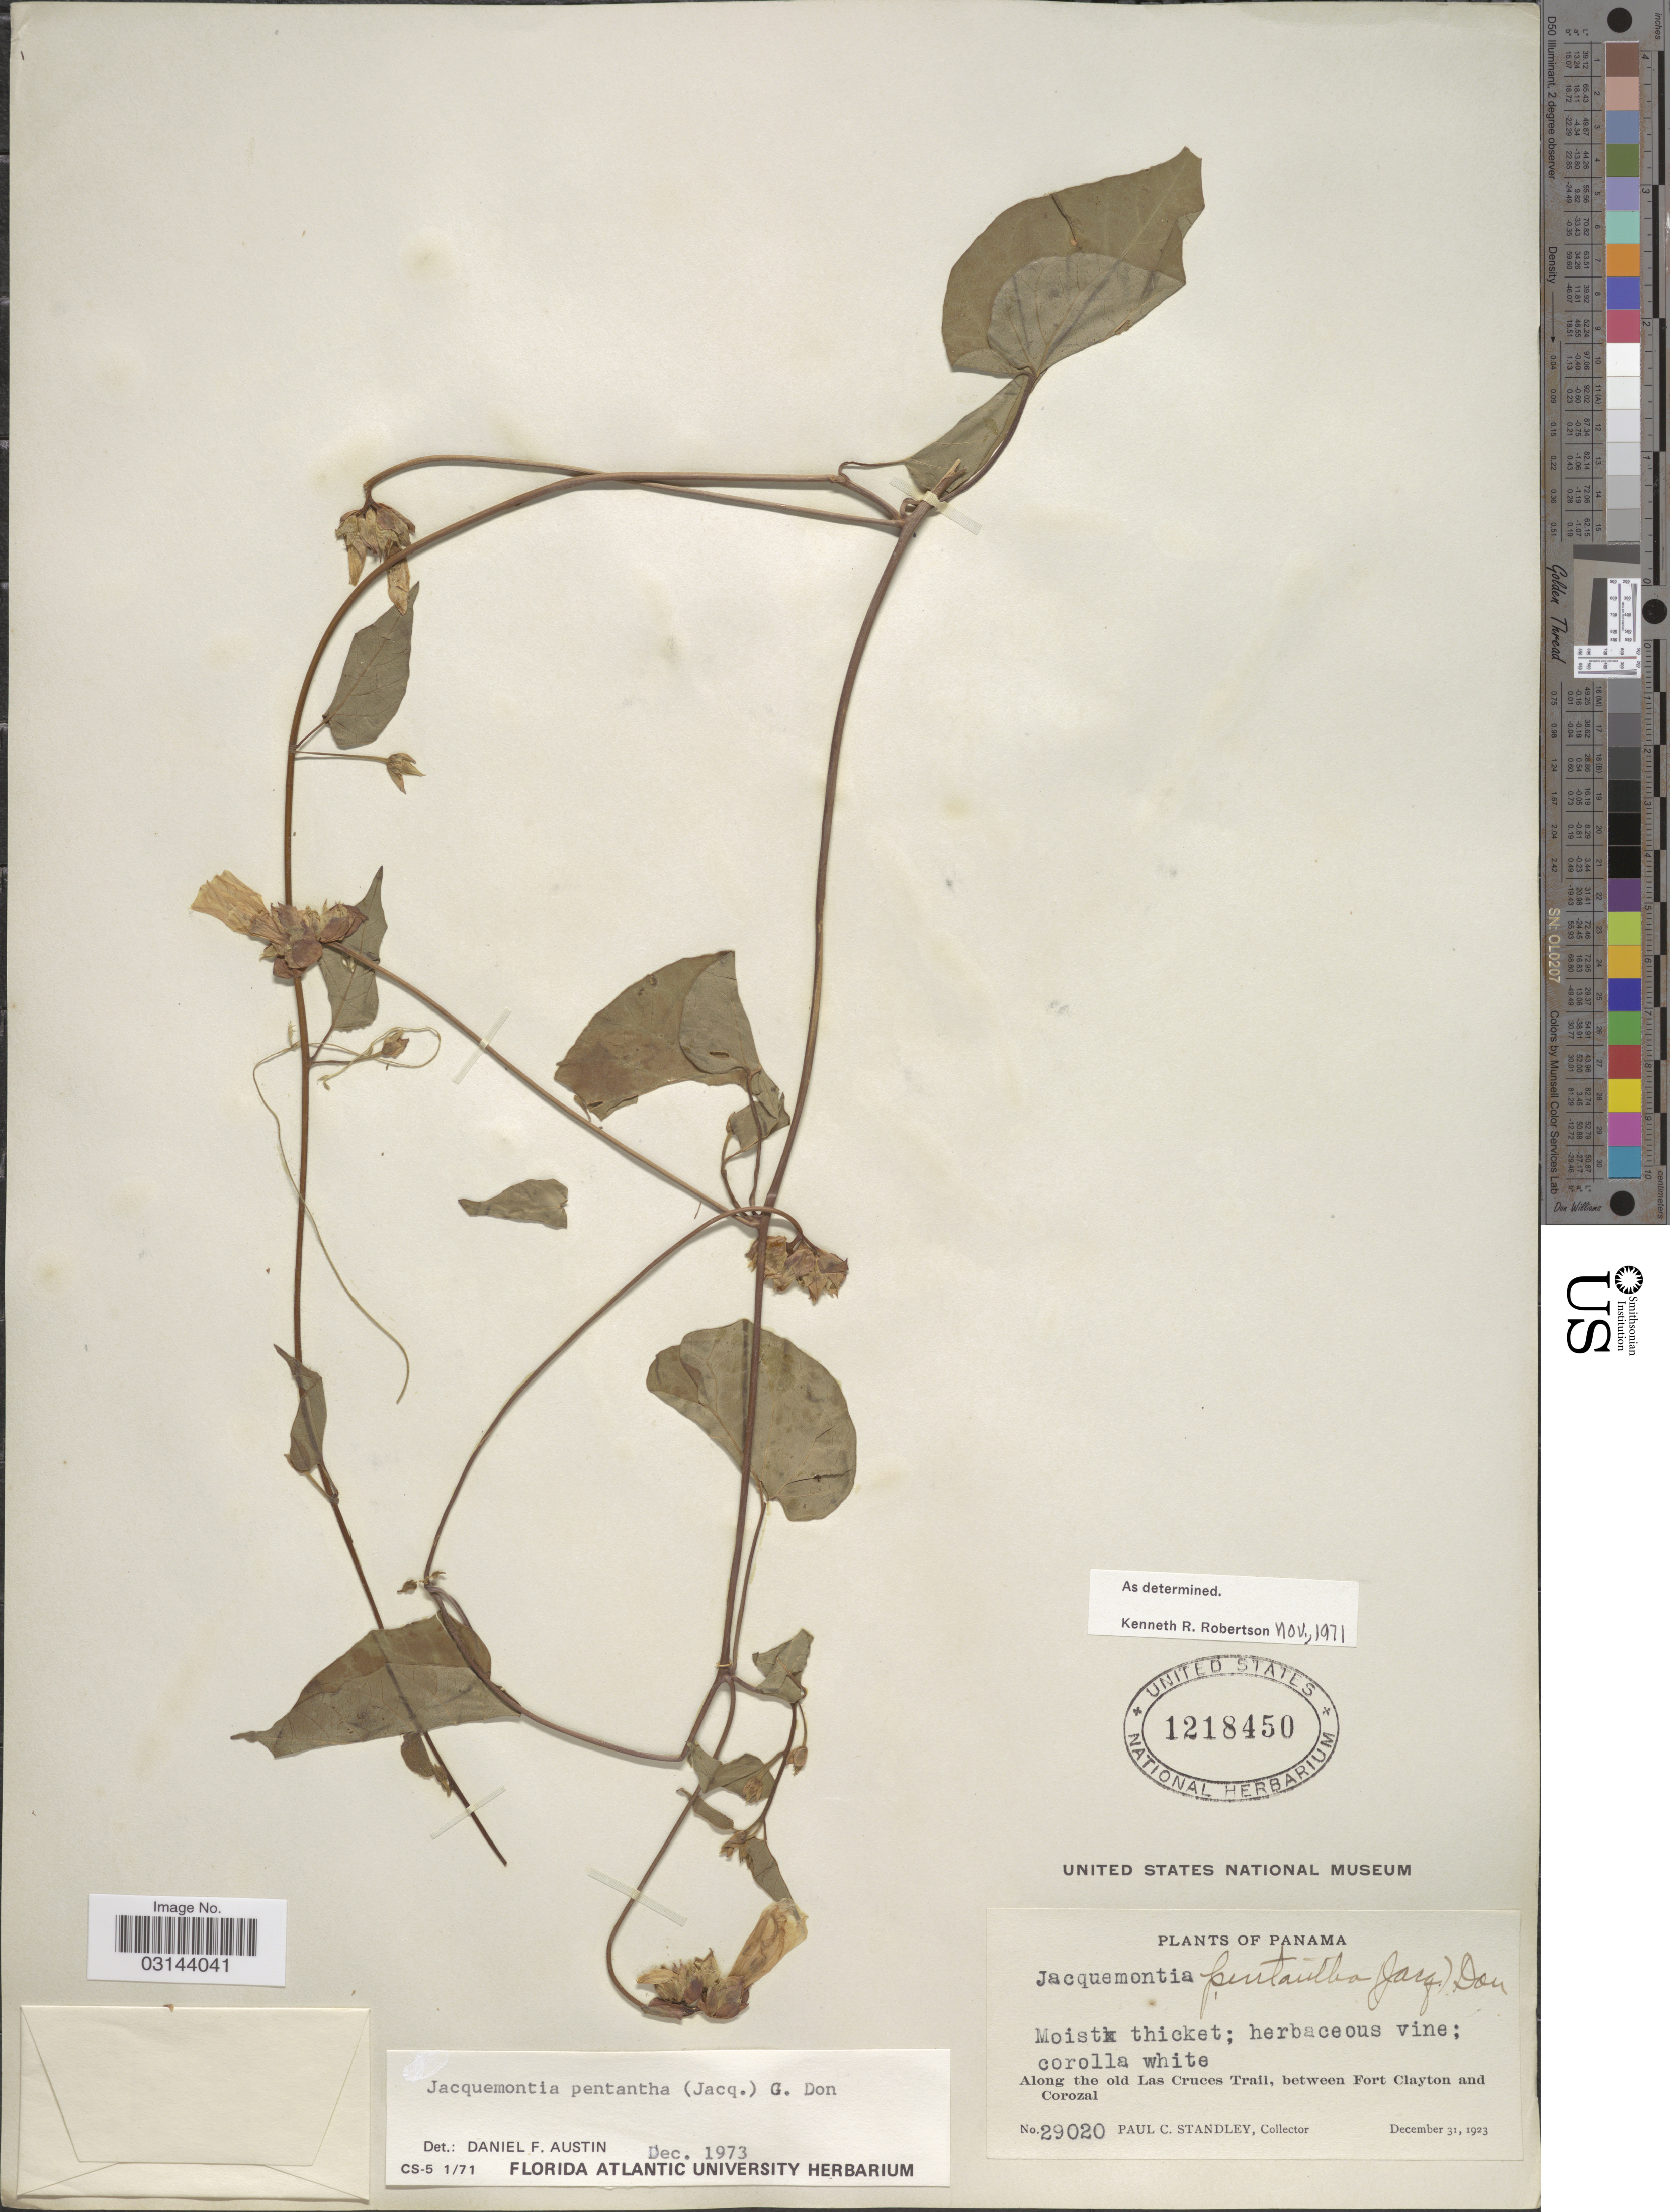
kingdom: Plantae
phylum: Tracheophyta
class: Magnoliopsida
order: Solanales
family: Convolvulaceae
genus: Jacquemontia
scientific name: Jacquemontia pentanthos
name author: (Jacq.) G. Don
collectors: P. C. Standley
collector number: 29020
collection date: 1923-12-31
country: Panama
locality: Along the old Las Cruces Trail, between Fort Clayton and Corozal.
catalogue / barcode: US 1218450